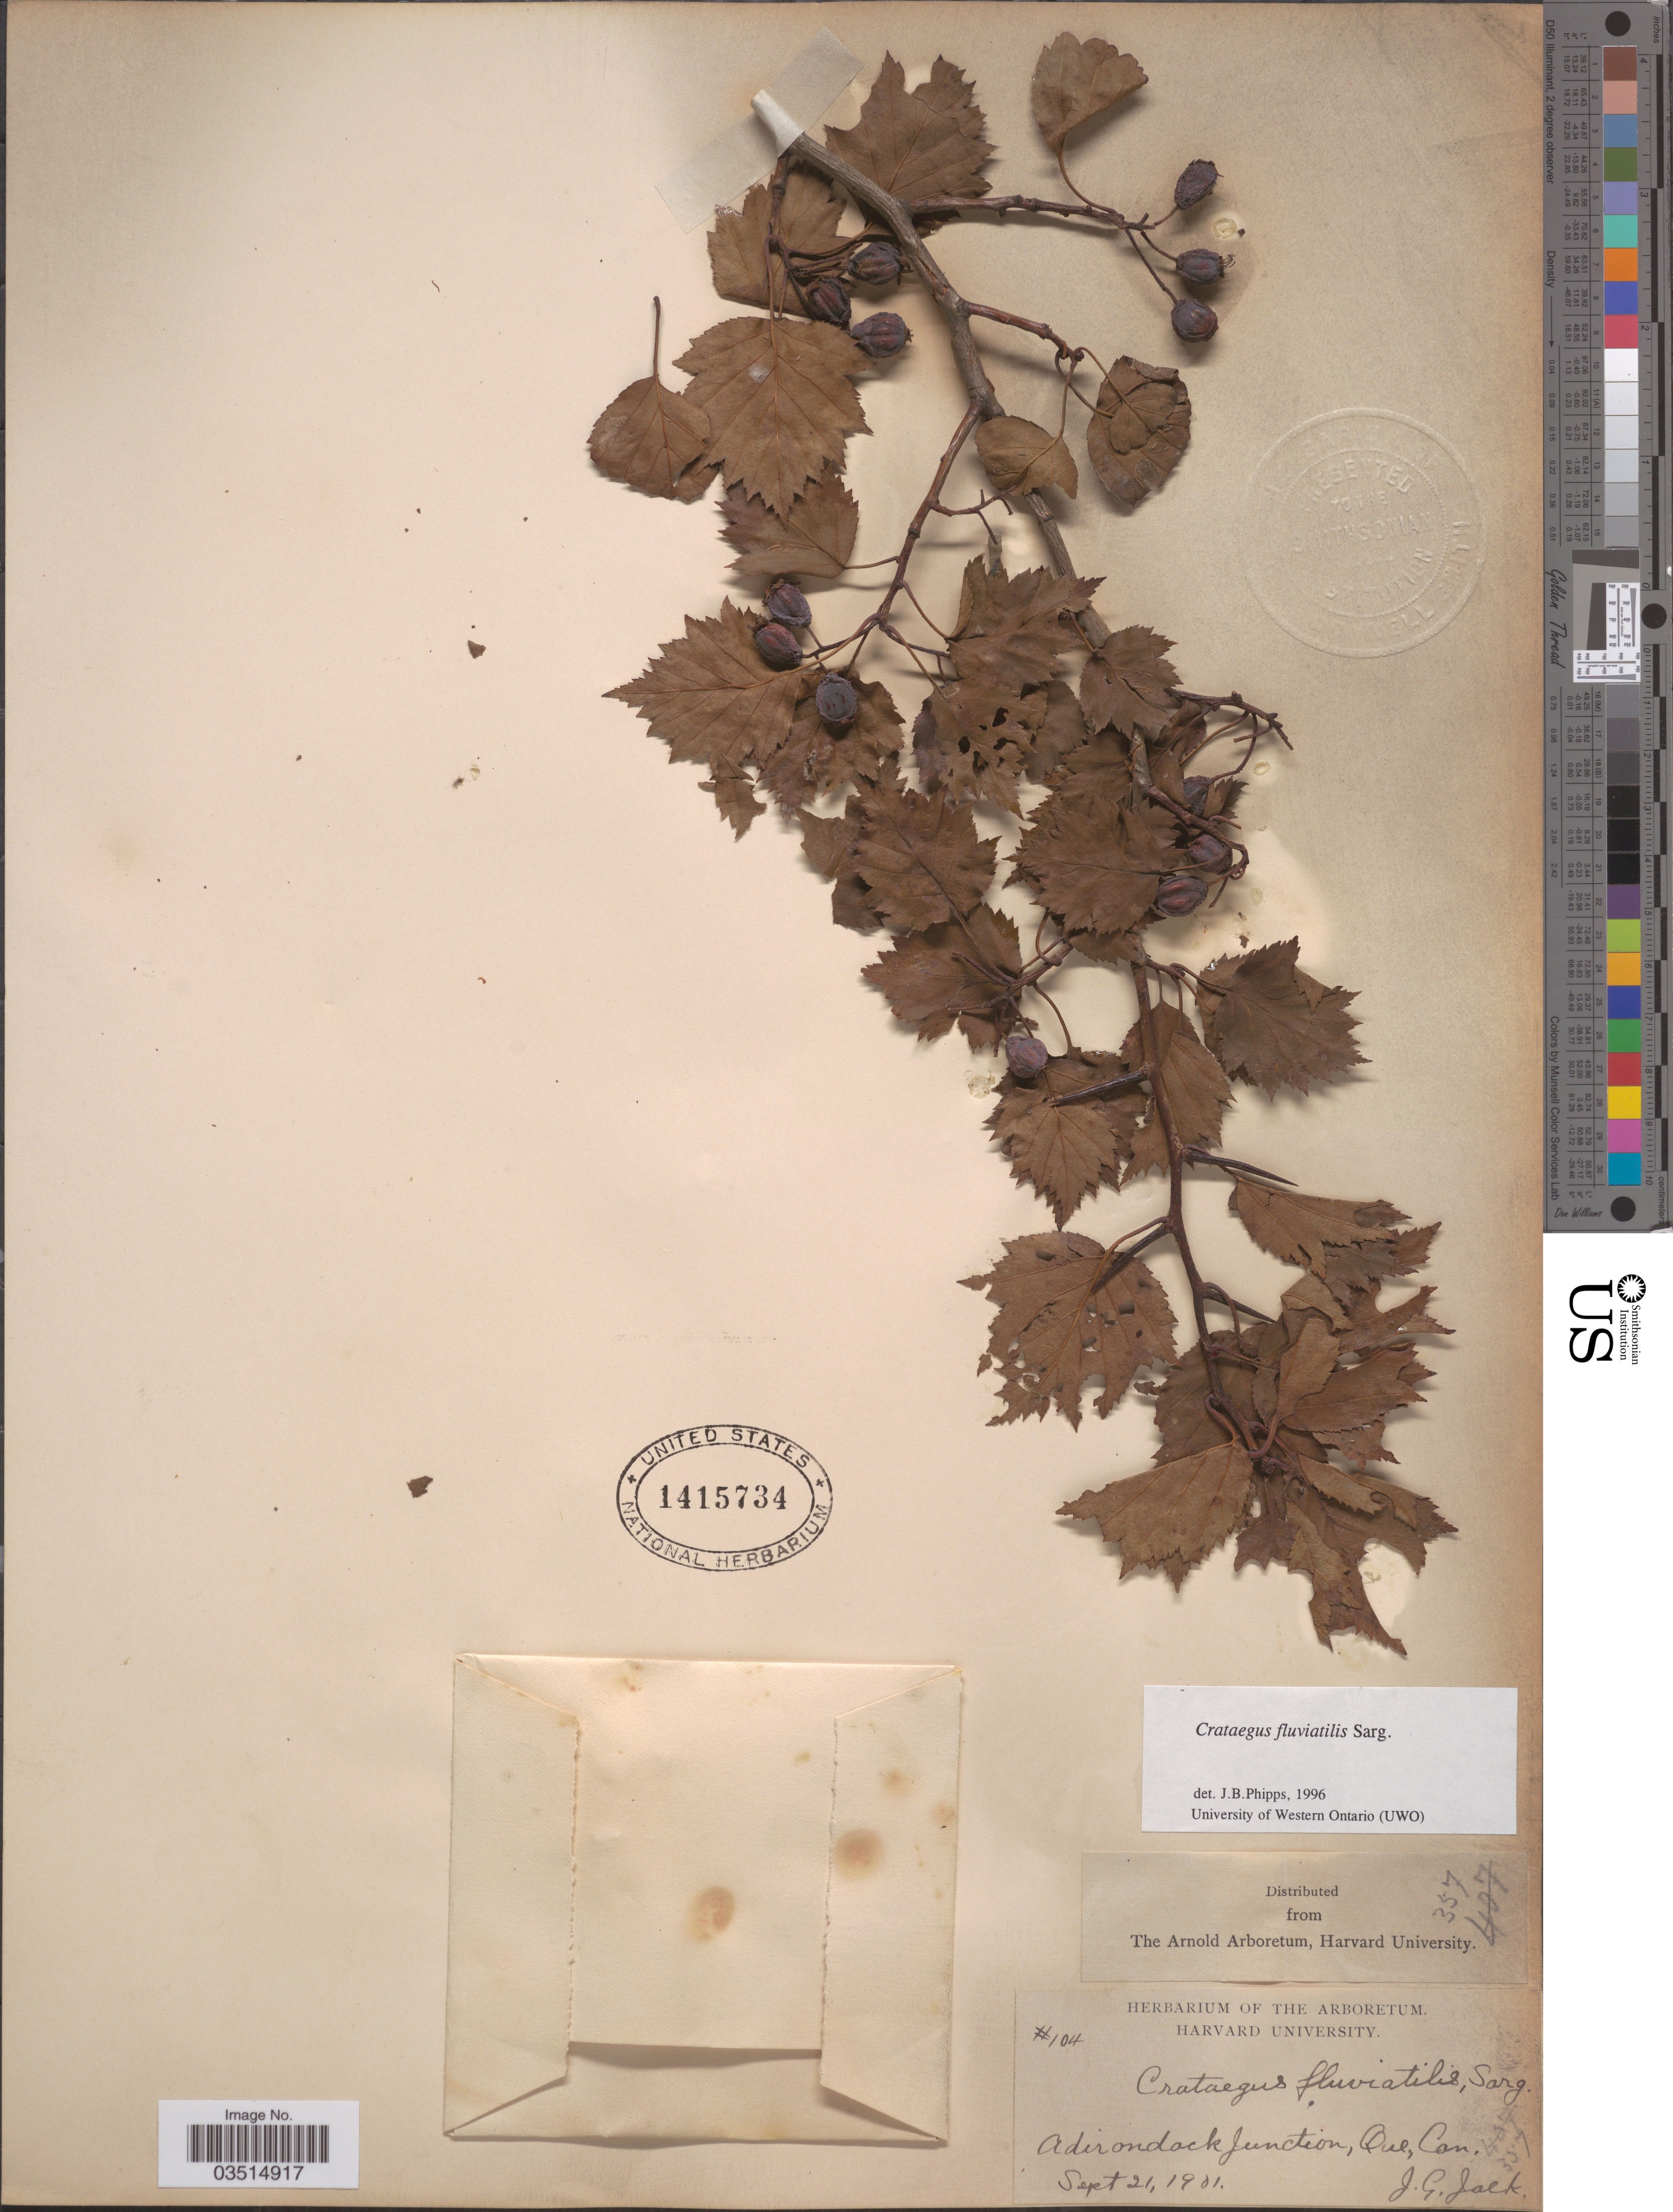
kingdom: Plantae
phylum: Tracheophyta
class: Magnoliopsida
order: Rosales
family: Rosaceae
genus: Crataegus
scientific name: Crataegus fluviatilis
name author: Sarg.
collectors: J. G. Jack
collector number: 104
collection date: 1901-07-21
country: Canada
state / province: Quebec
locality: Adirondack Junction.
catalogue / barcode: US 1415734